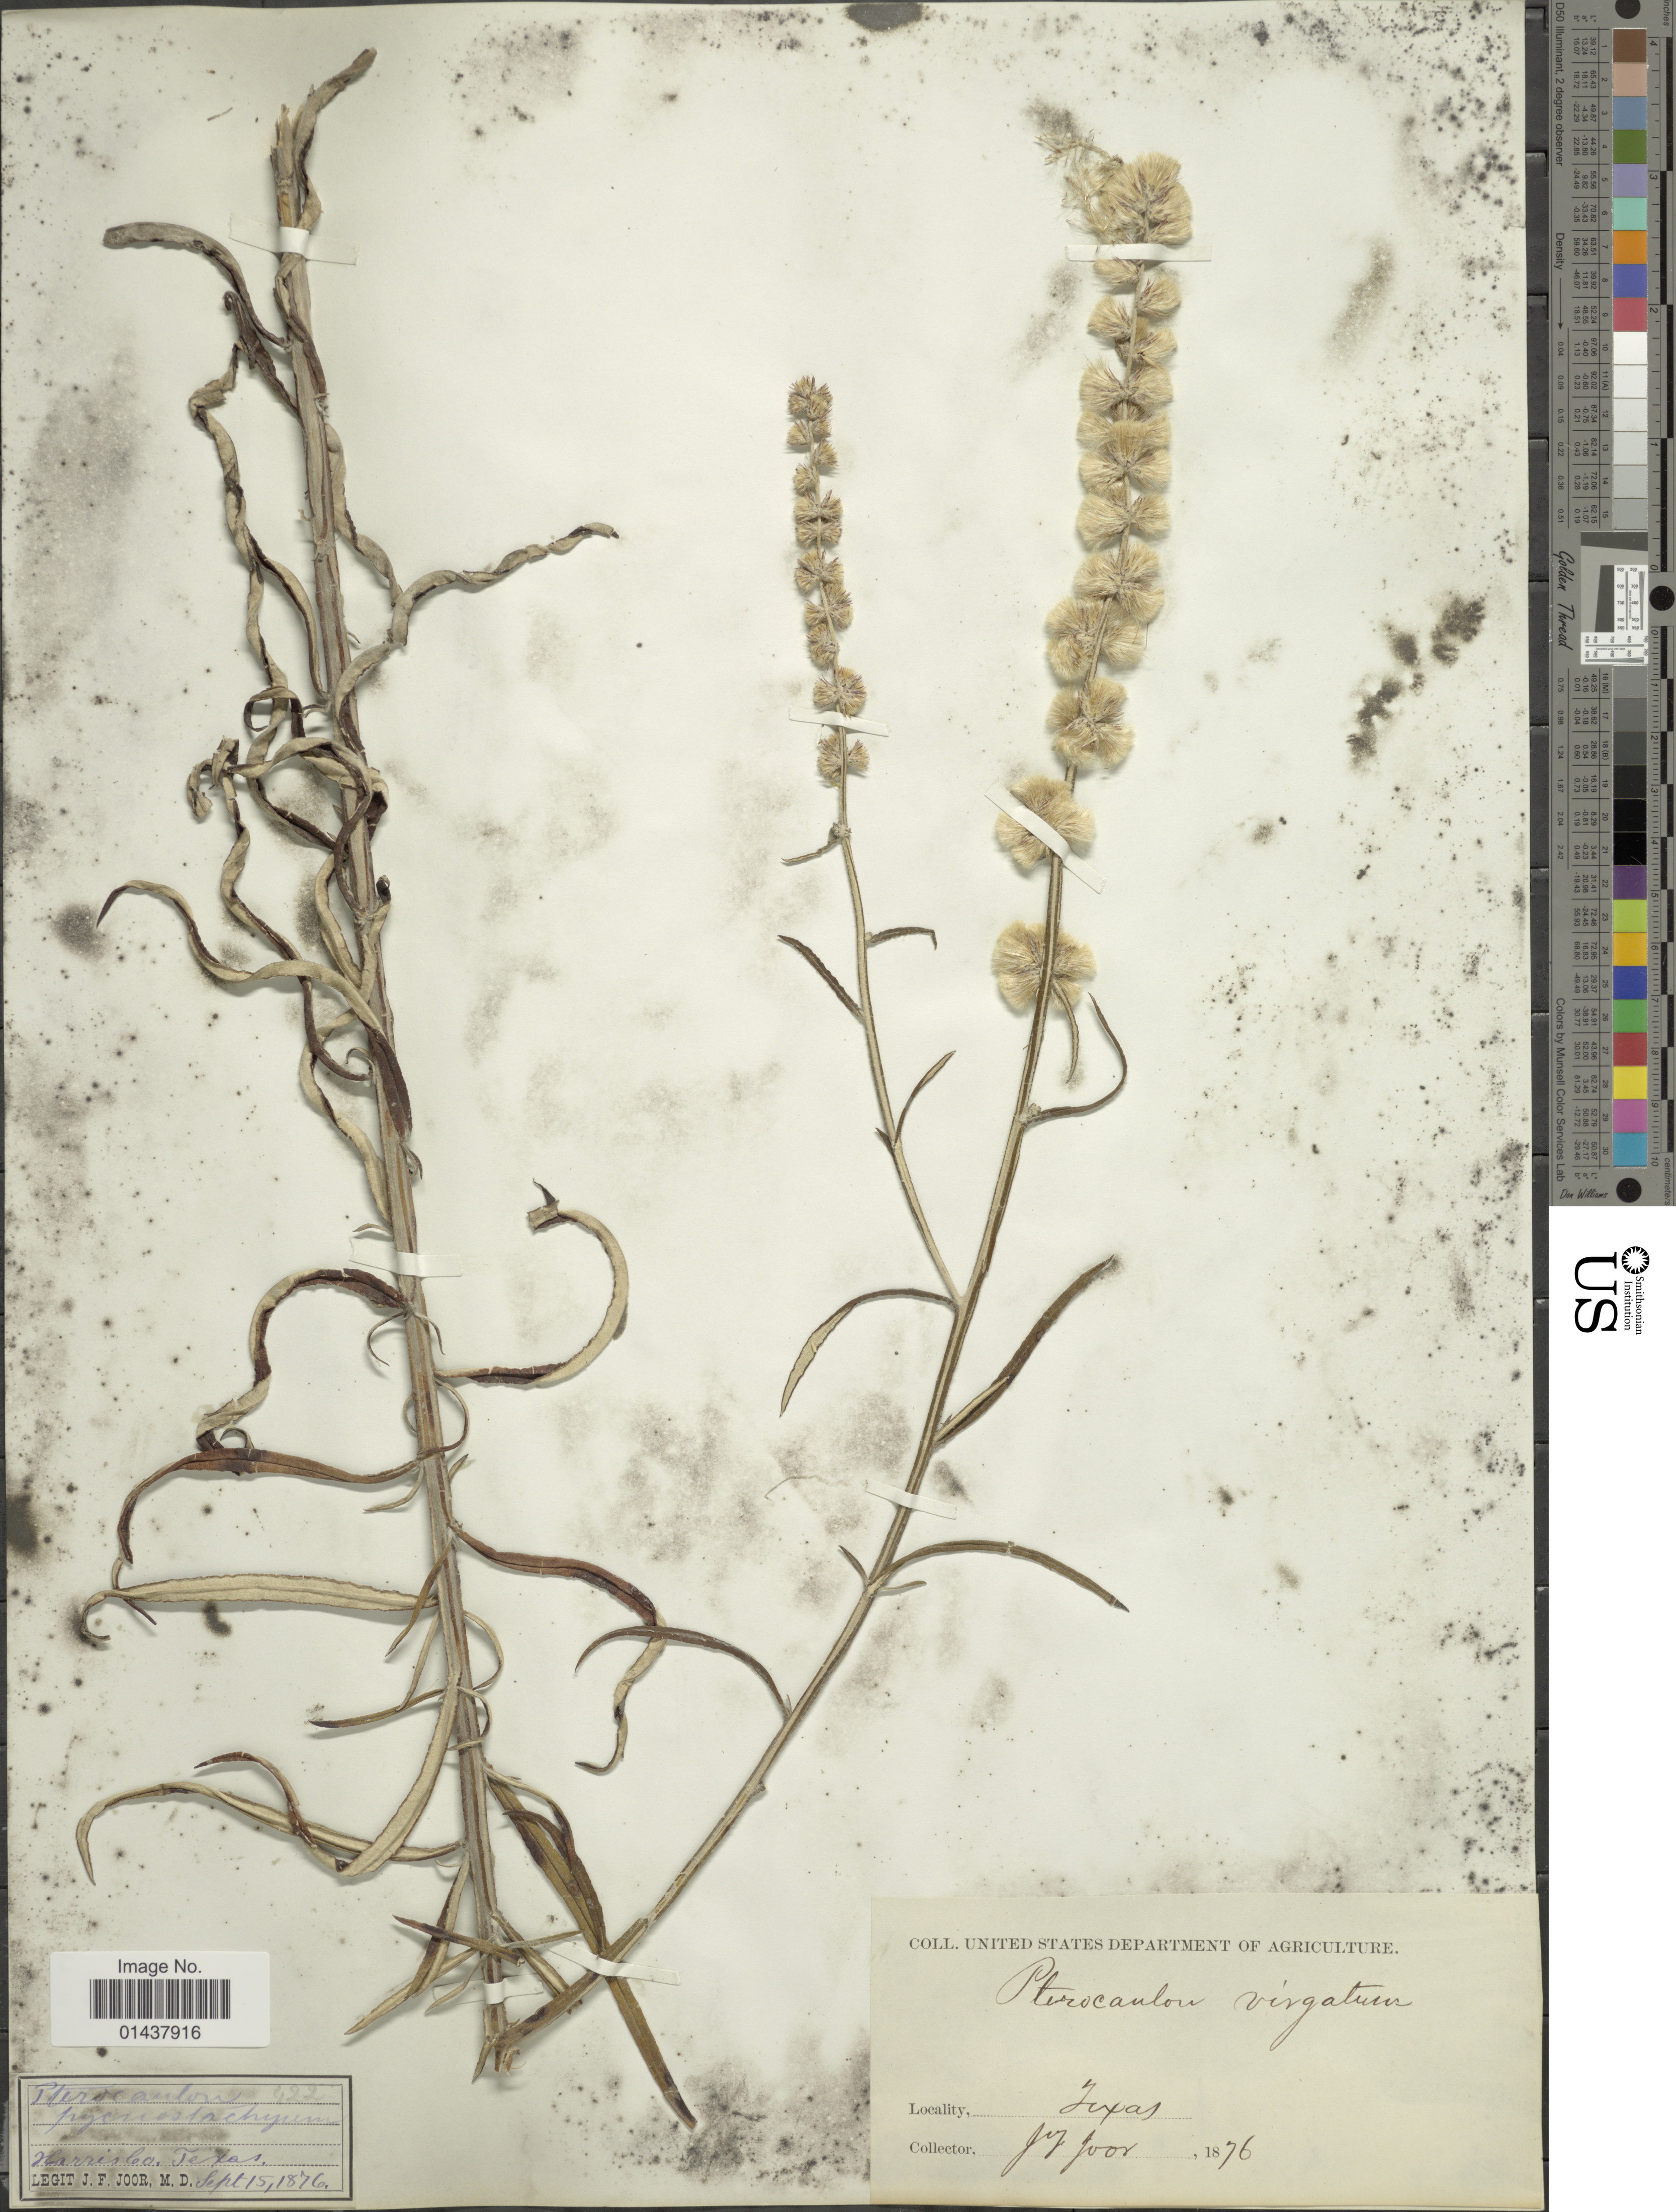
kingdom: Plantae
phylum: Tracheophyta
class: Magnoliopsida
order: Asterales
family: Asteraceae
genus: Pterocaulon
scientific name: Pterocaulon virgatum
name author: (L.) DC.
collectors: J. F. Joor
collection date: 1876-09-15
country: United States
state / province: Texas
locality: Harris Co.